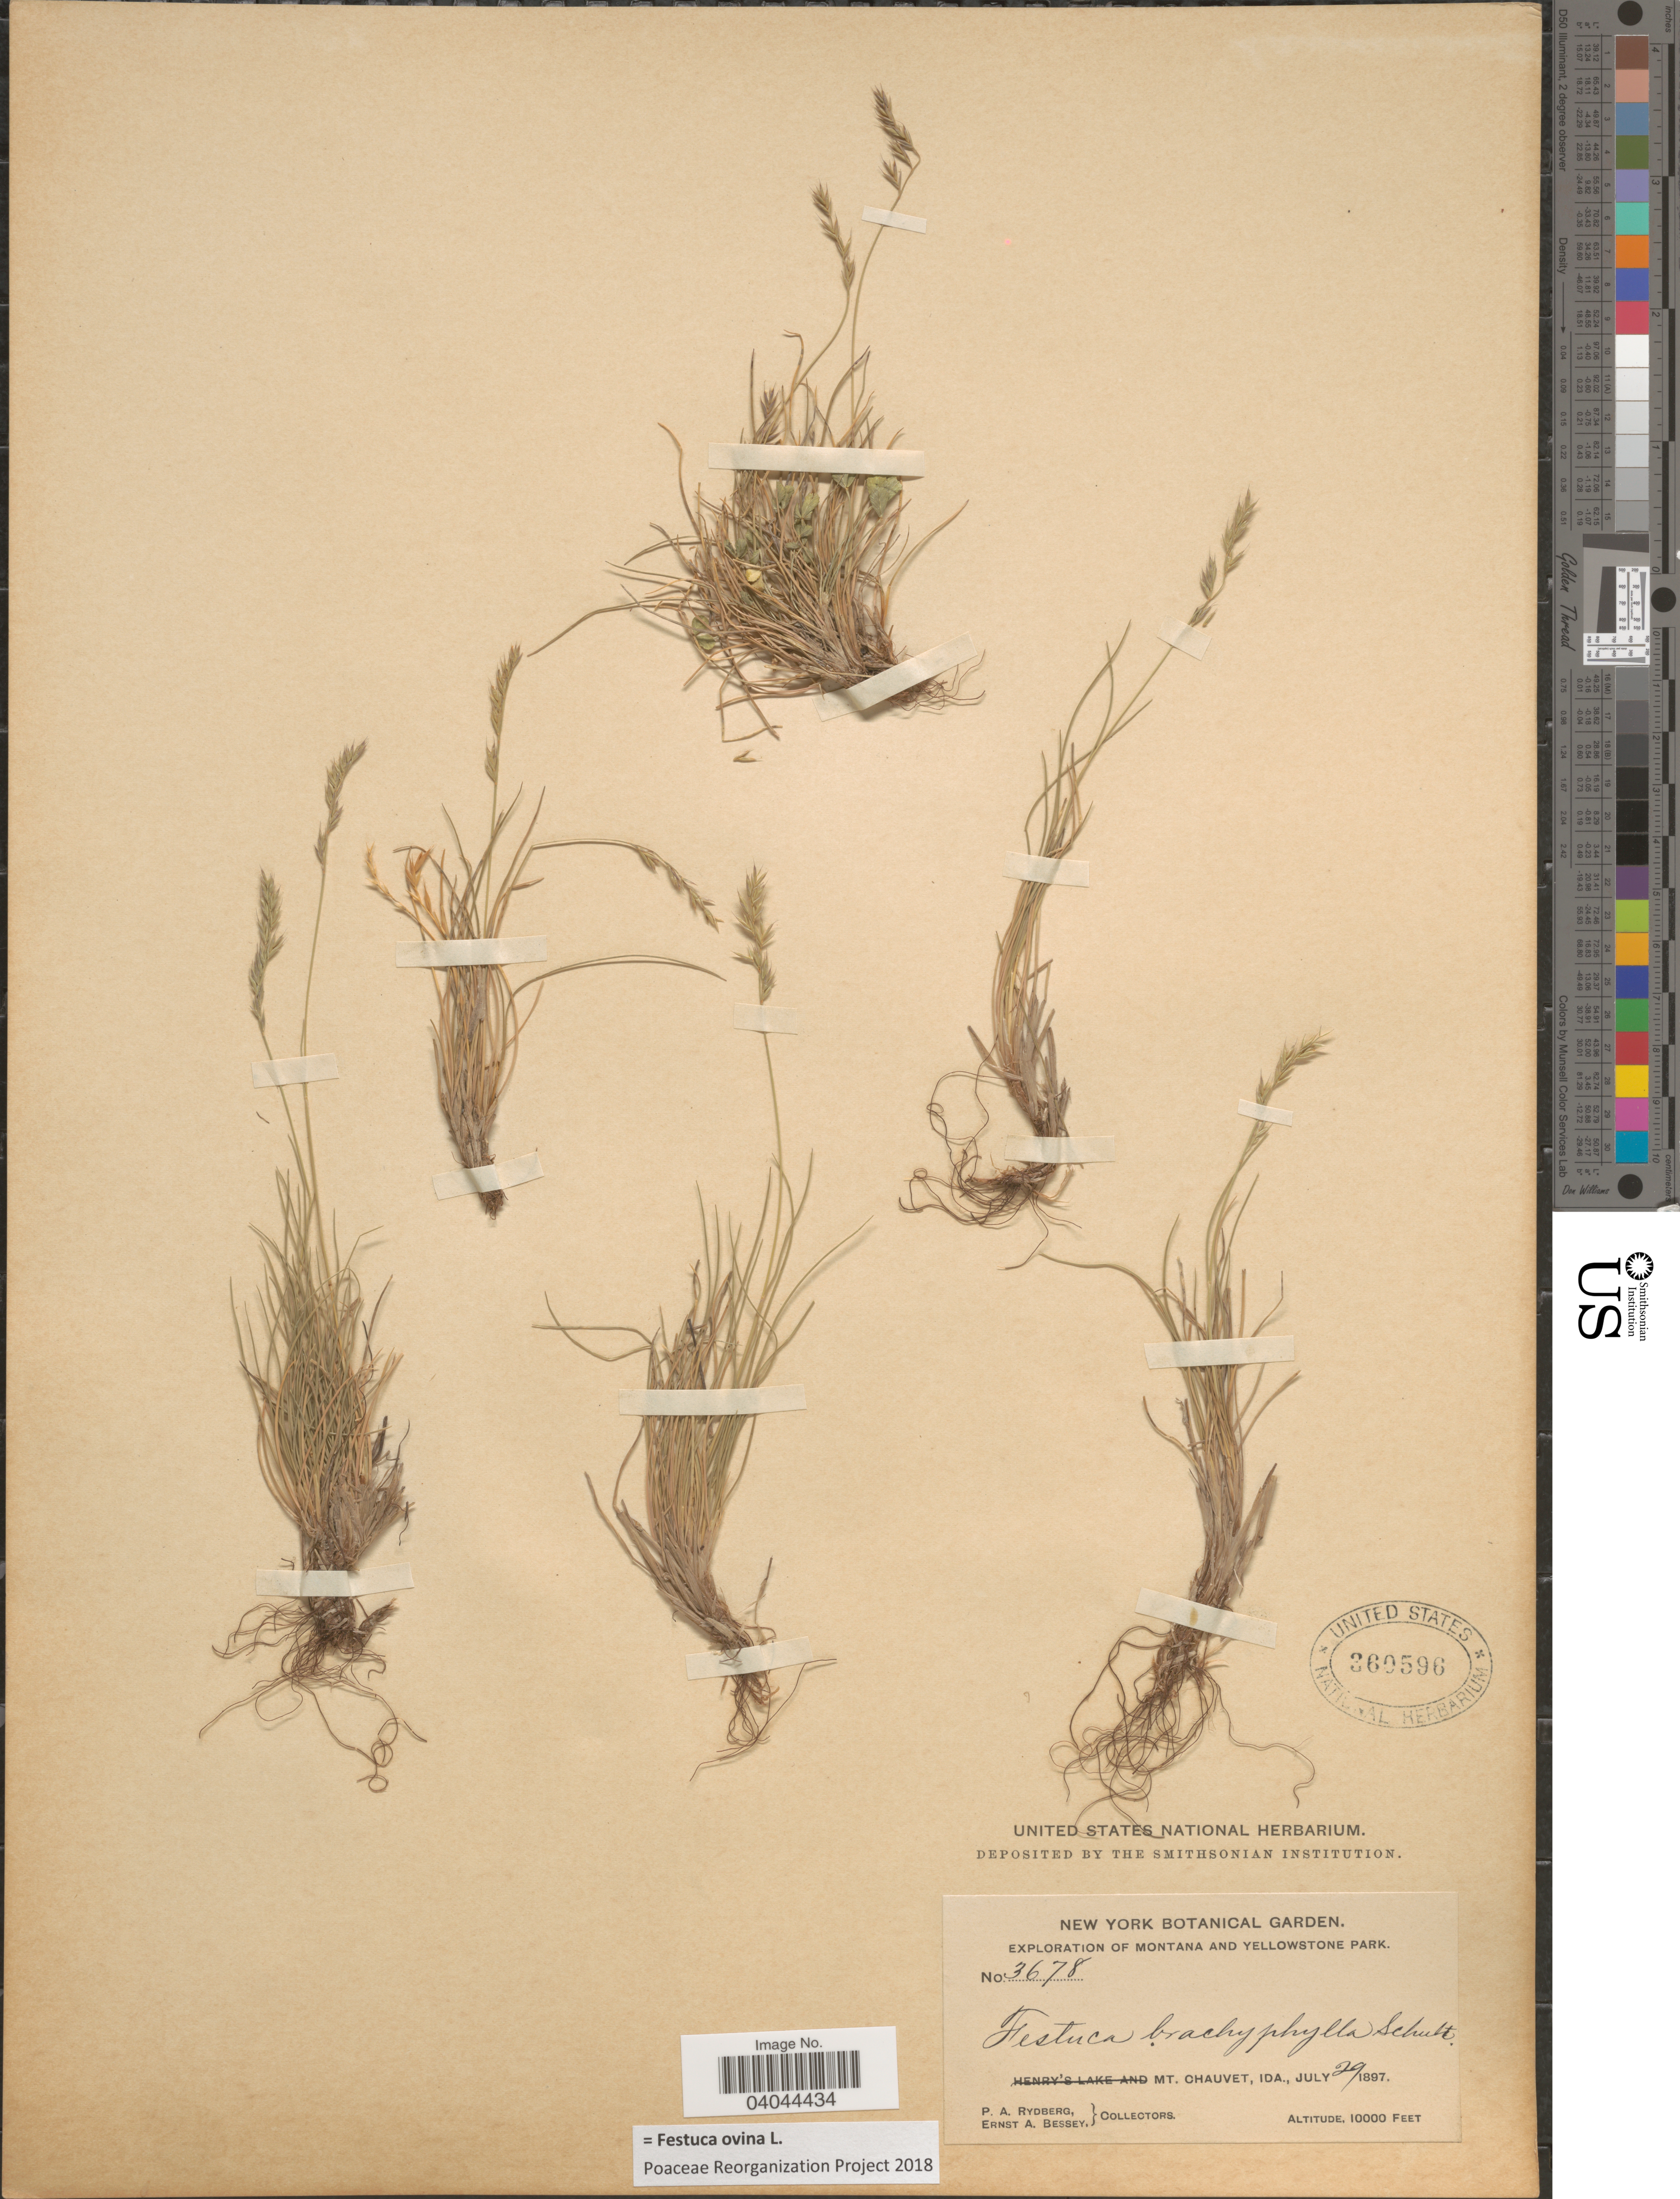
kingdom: Plantae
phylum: Tracheophyta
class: Liliopsida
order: Poales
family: Poaceae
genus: Festuca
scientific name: Festuca ovina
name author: L.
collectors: P. A. Rydberg & E. A. Bessey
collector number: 3678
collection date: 1897-07-29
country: United States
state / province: Idaho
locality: Yellowstone Park [unsure placement]. Mt. Chauvet.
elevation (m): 3048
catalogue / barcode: US 360596